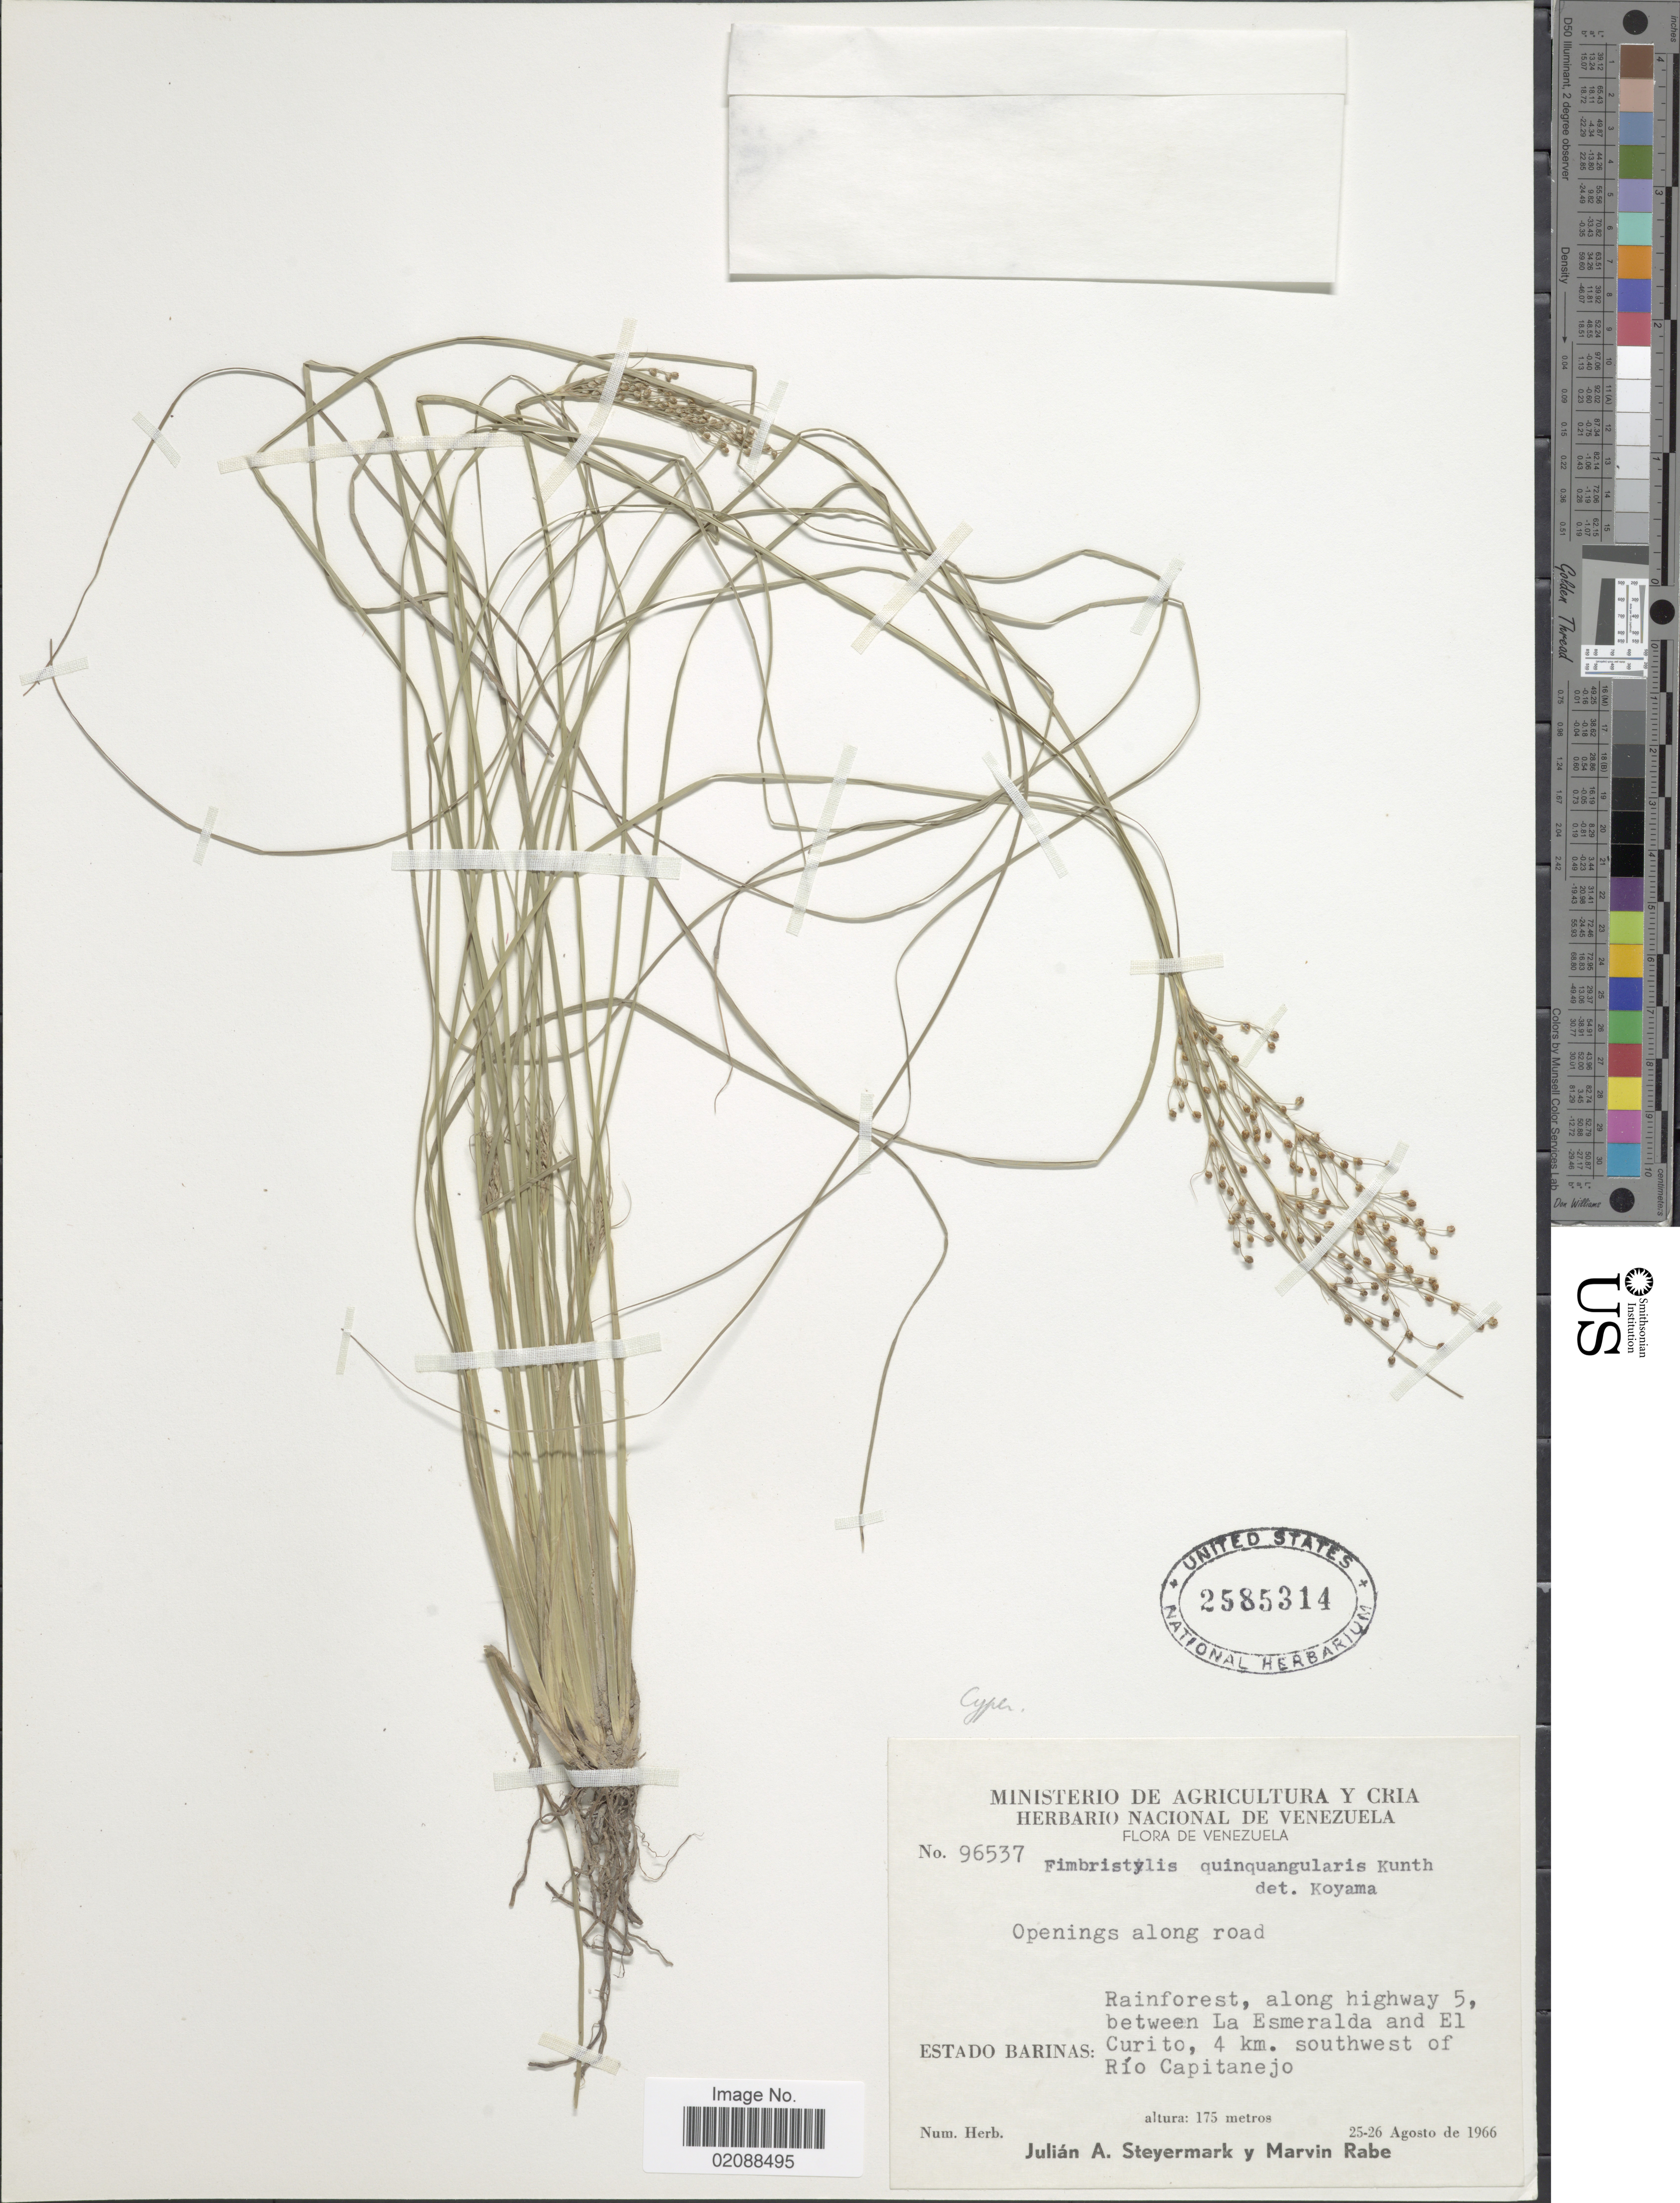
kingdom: Plantae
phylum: Tracheophyta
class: Liliopsida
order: Poales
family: Cyperaceae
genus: Fimbristylis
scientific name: Fimbristylis quinquangularis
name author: (Vahl) Kunth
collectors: J. Steyermark & M. Rabe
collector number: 96537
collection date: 1966-08-25/1966-08-26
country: Venezuela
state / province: Barinas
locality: Rainforest, along highway 5, between La Esmeralda and El Curito, 4 km. southwest of Rio Capitanejo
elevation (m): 175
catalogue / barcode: US 2585314